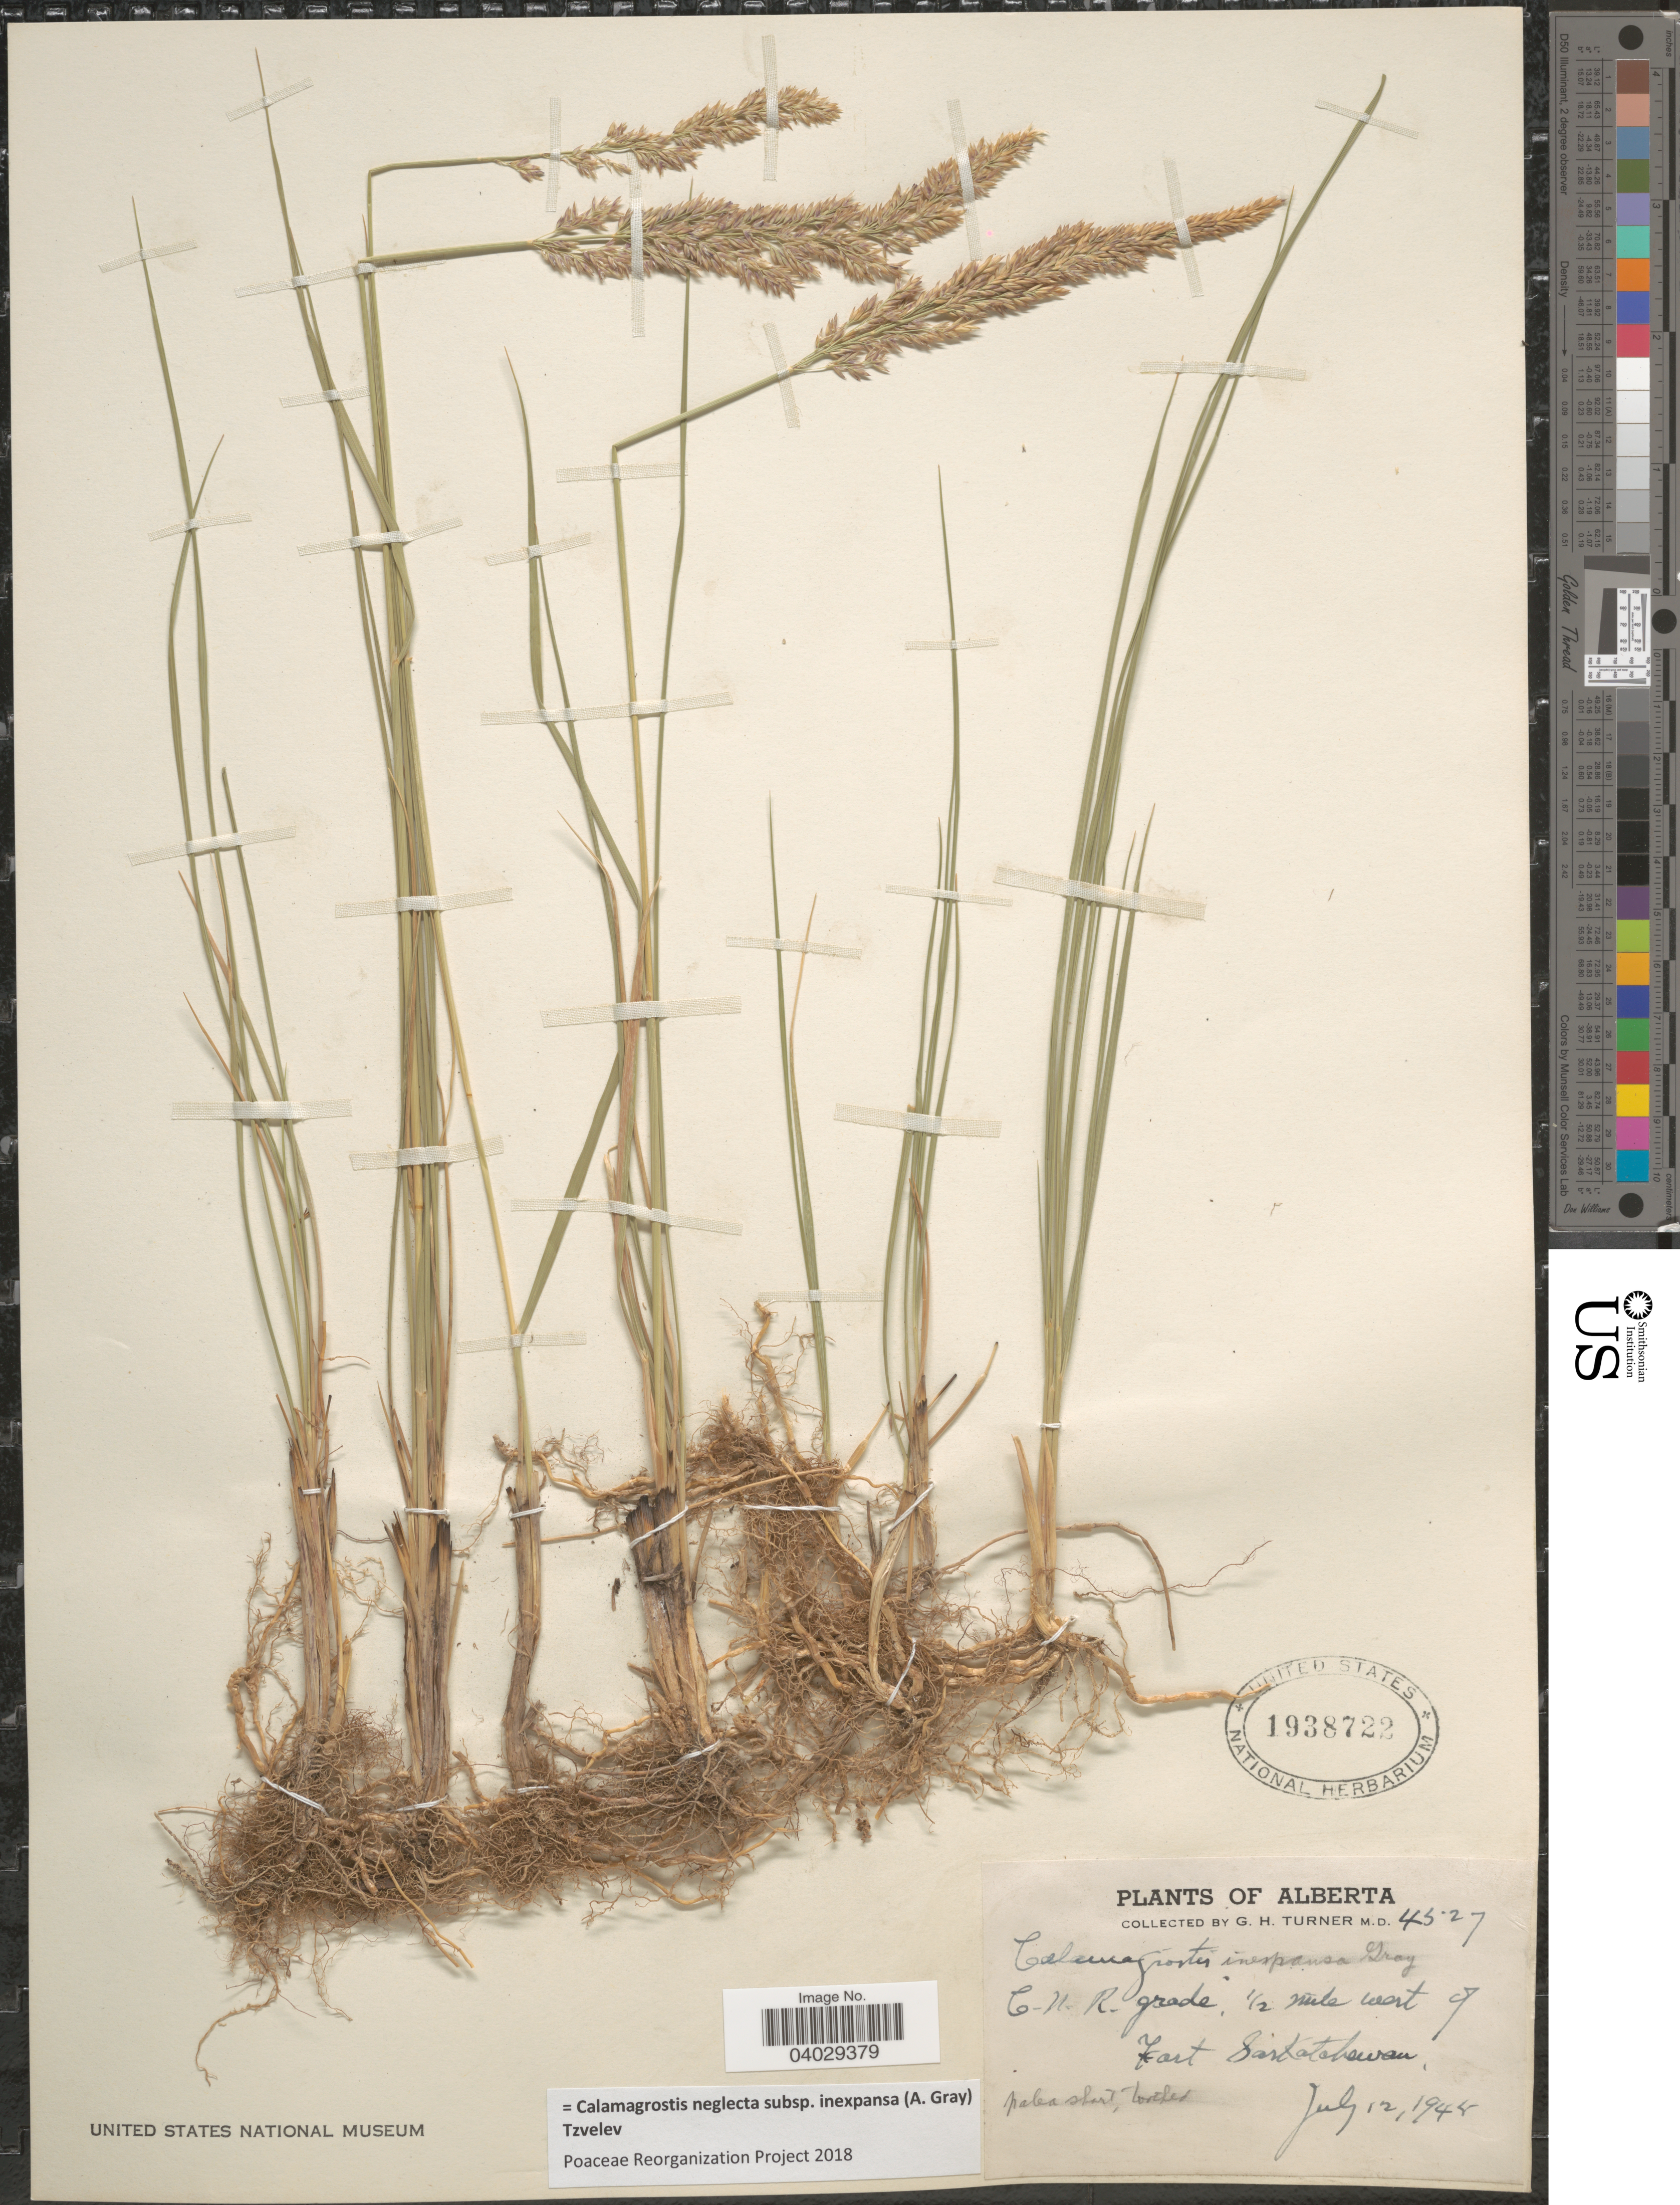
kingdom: Plantae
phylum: Tracheophyta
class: Liliopsida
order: Poales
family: Poaceae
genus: Calamagrostis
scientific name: Calamagrostis neglecta subsp. inexpansa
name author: (A. Gray) Tzvelev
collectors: G. H. Turner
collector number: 4527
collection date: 1945-07-12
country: Canada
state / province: Alberta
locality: C.N.R. grade, ½ mile west of Fort Saskatchewan.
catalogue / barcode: US 1938722